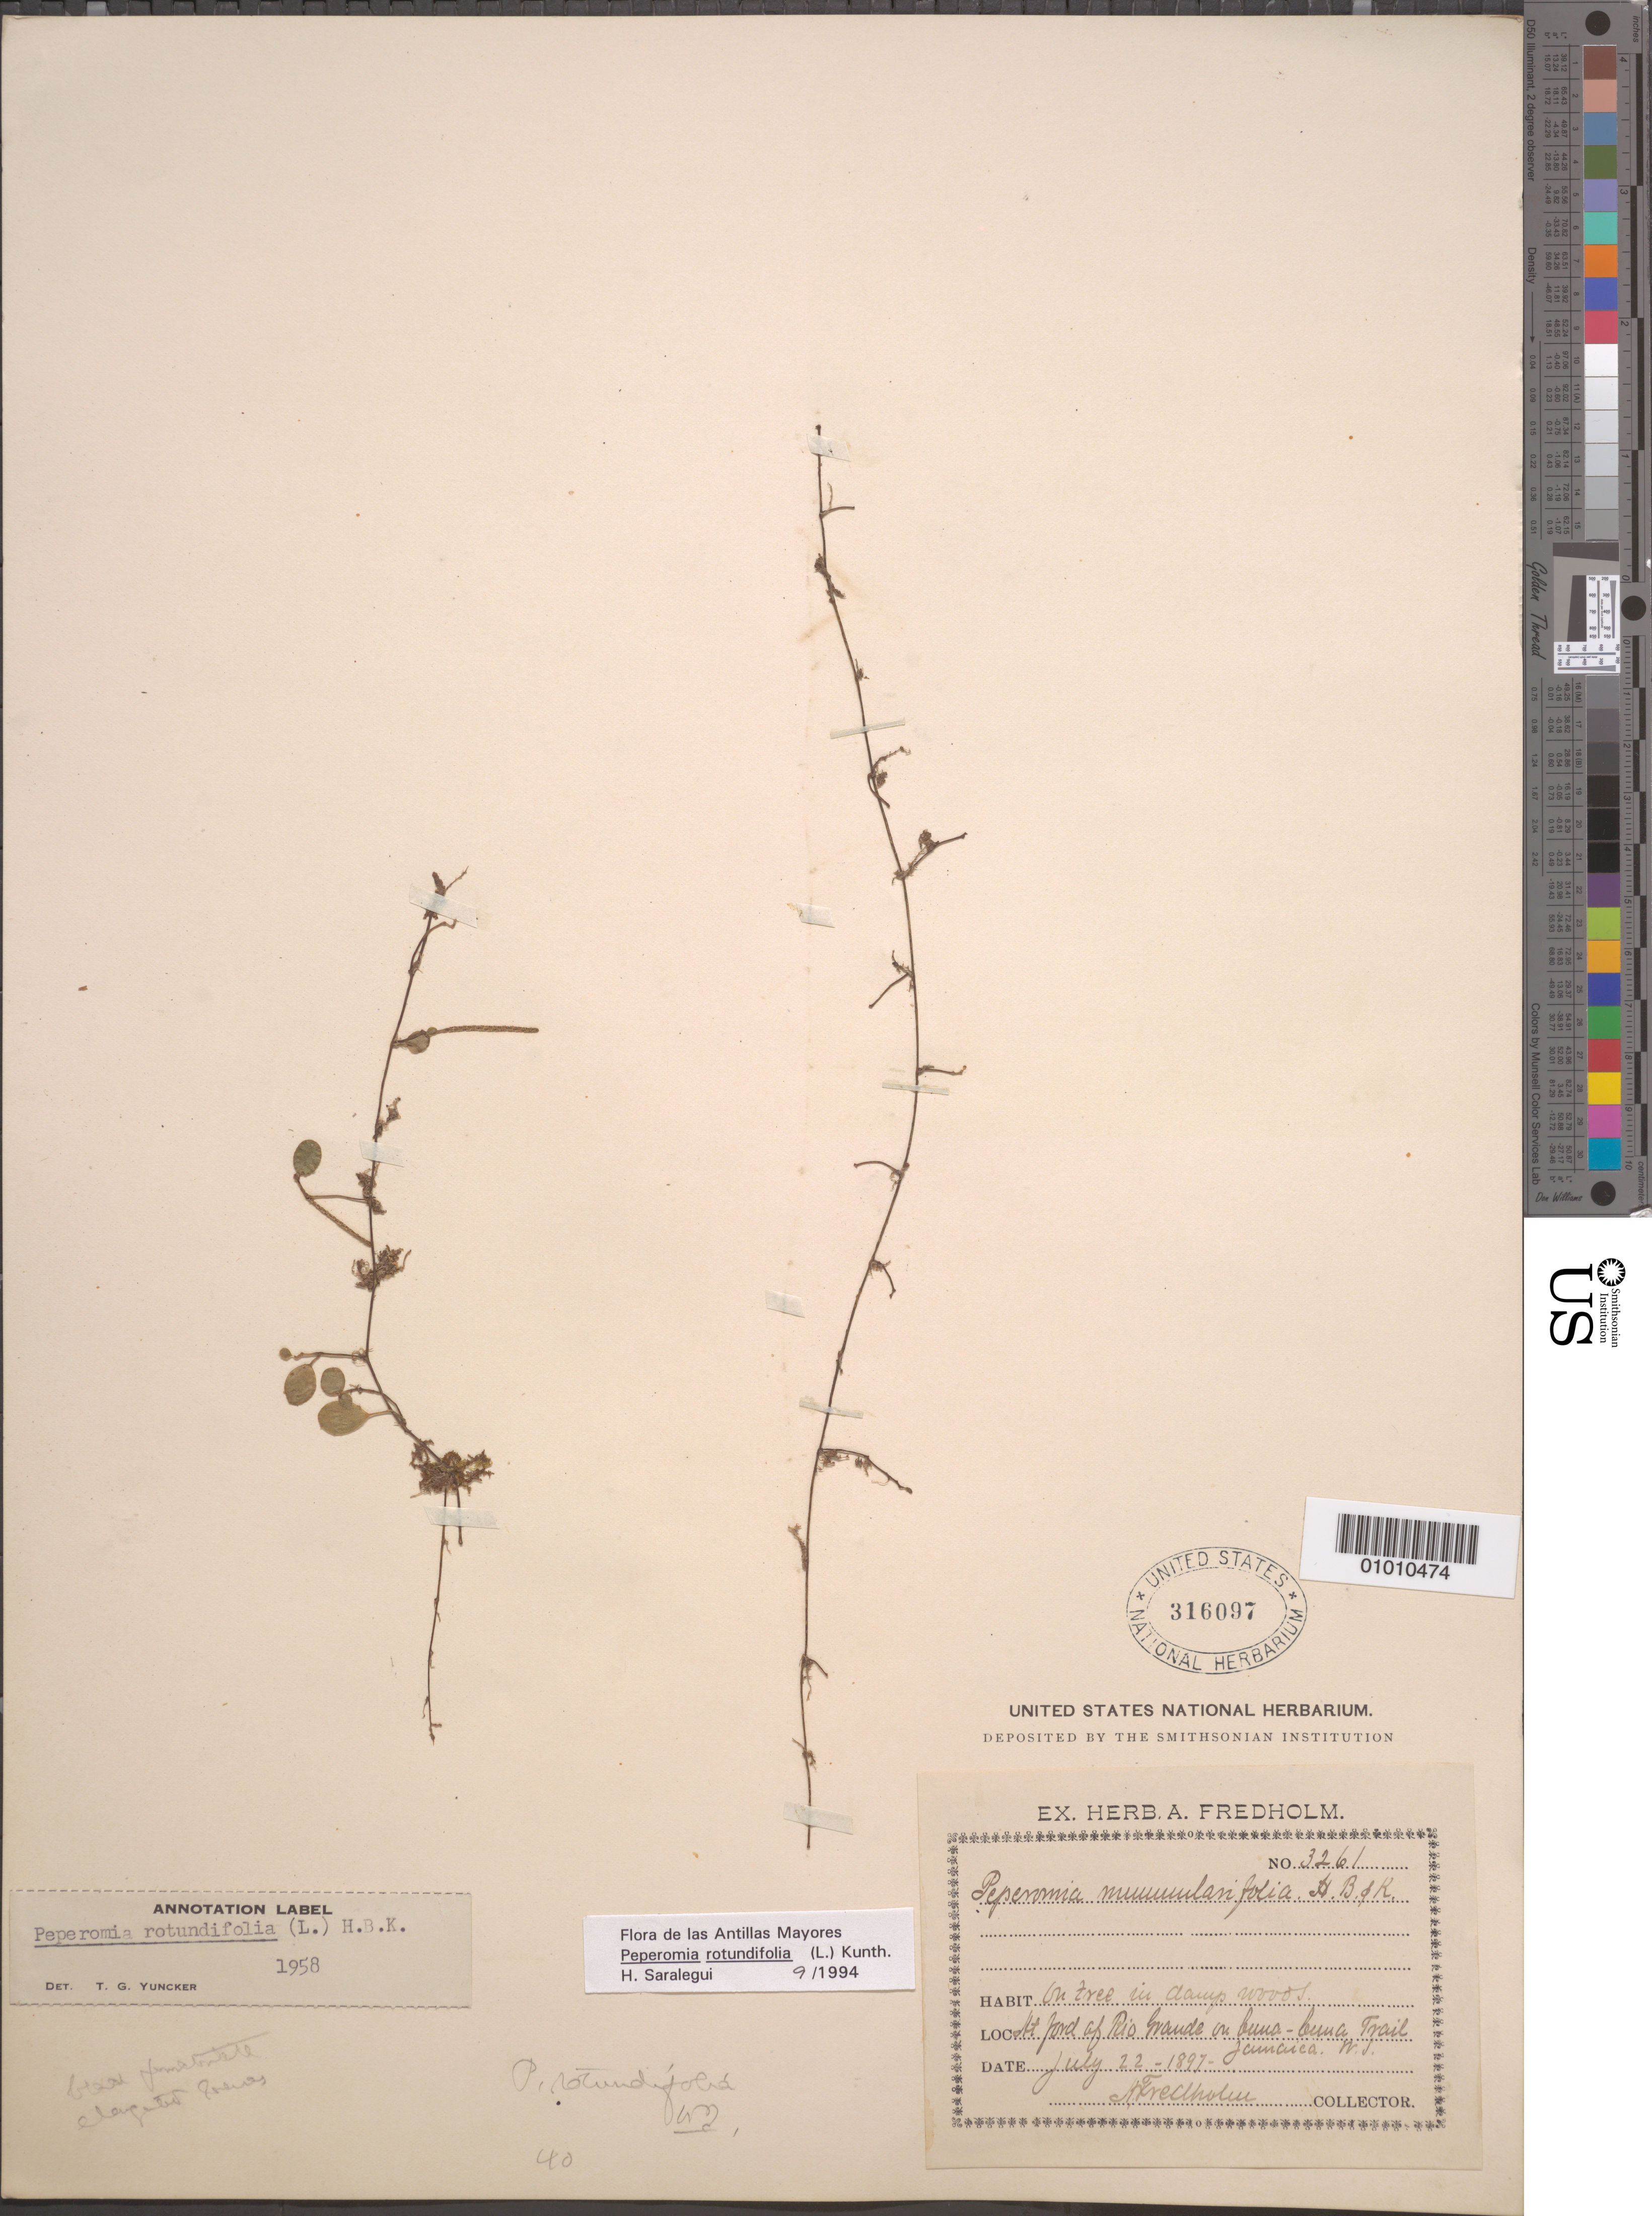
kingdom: Plantae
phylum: Tracheophyta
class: Magnoliopsida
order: Piperales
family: Piperaceae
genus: Peperomia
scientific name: Peperomia rotundifolia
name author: (L.) Kunth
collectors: A. Fredholm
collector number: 3261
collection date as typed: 21 Jul 1897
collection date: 1897-07-21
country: Jamaica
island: Jamaica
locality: On tree in damp woods in front of Rio Grande on Luna-Luna Trail.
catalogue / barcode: US 316097